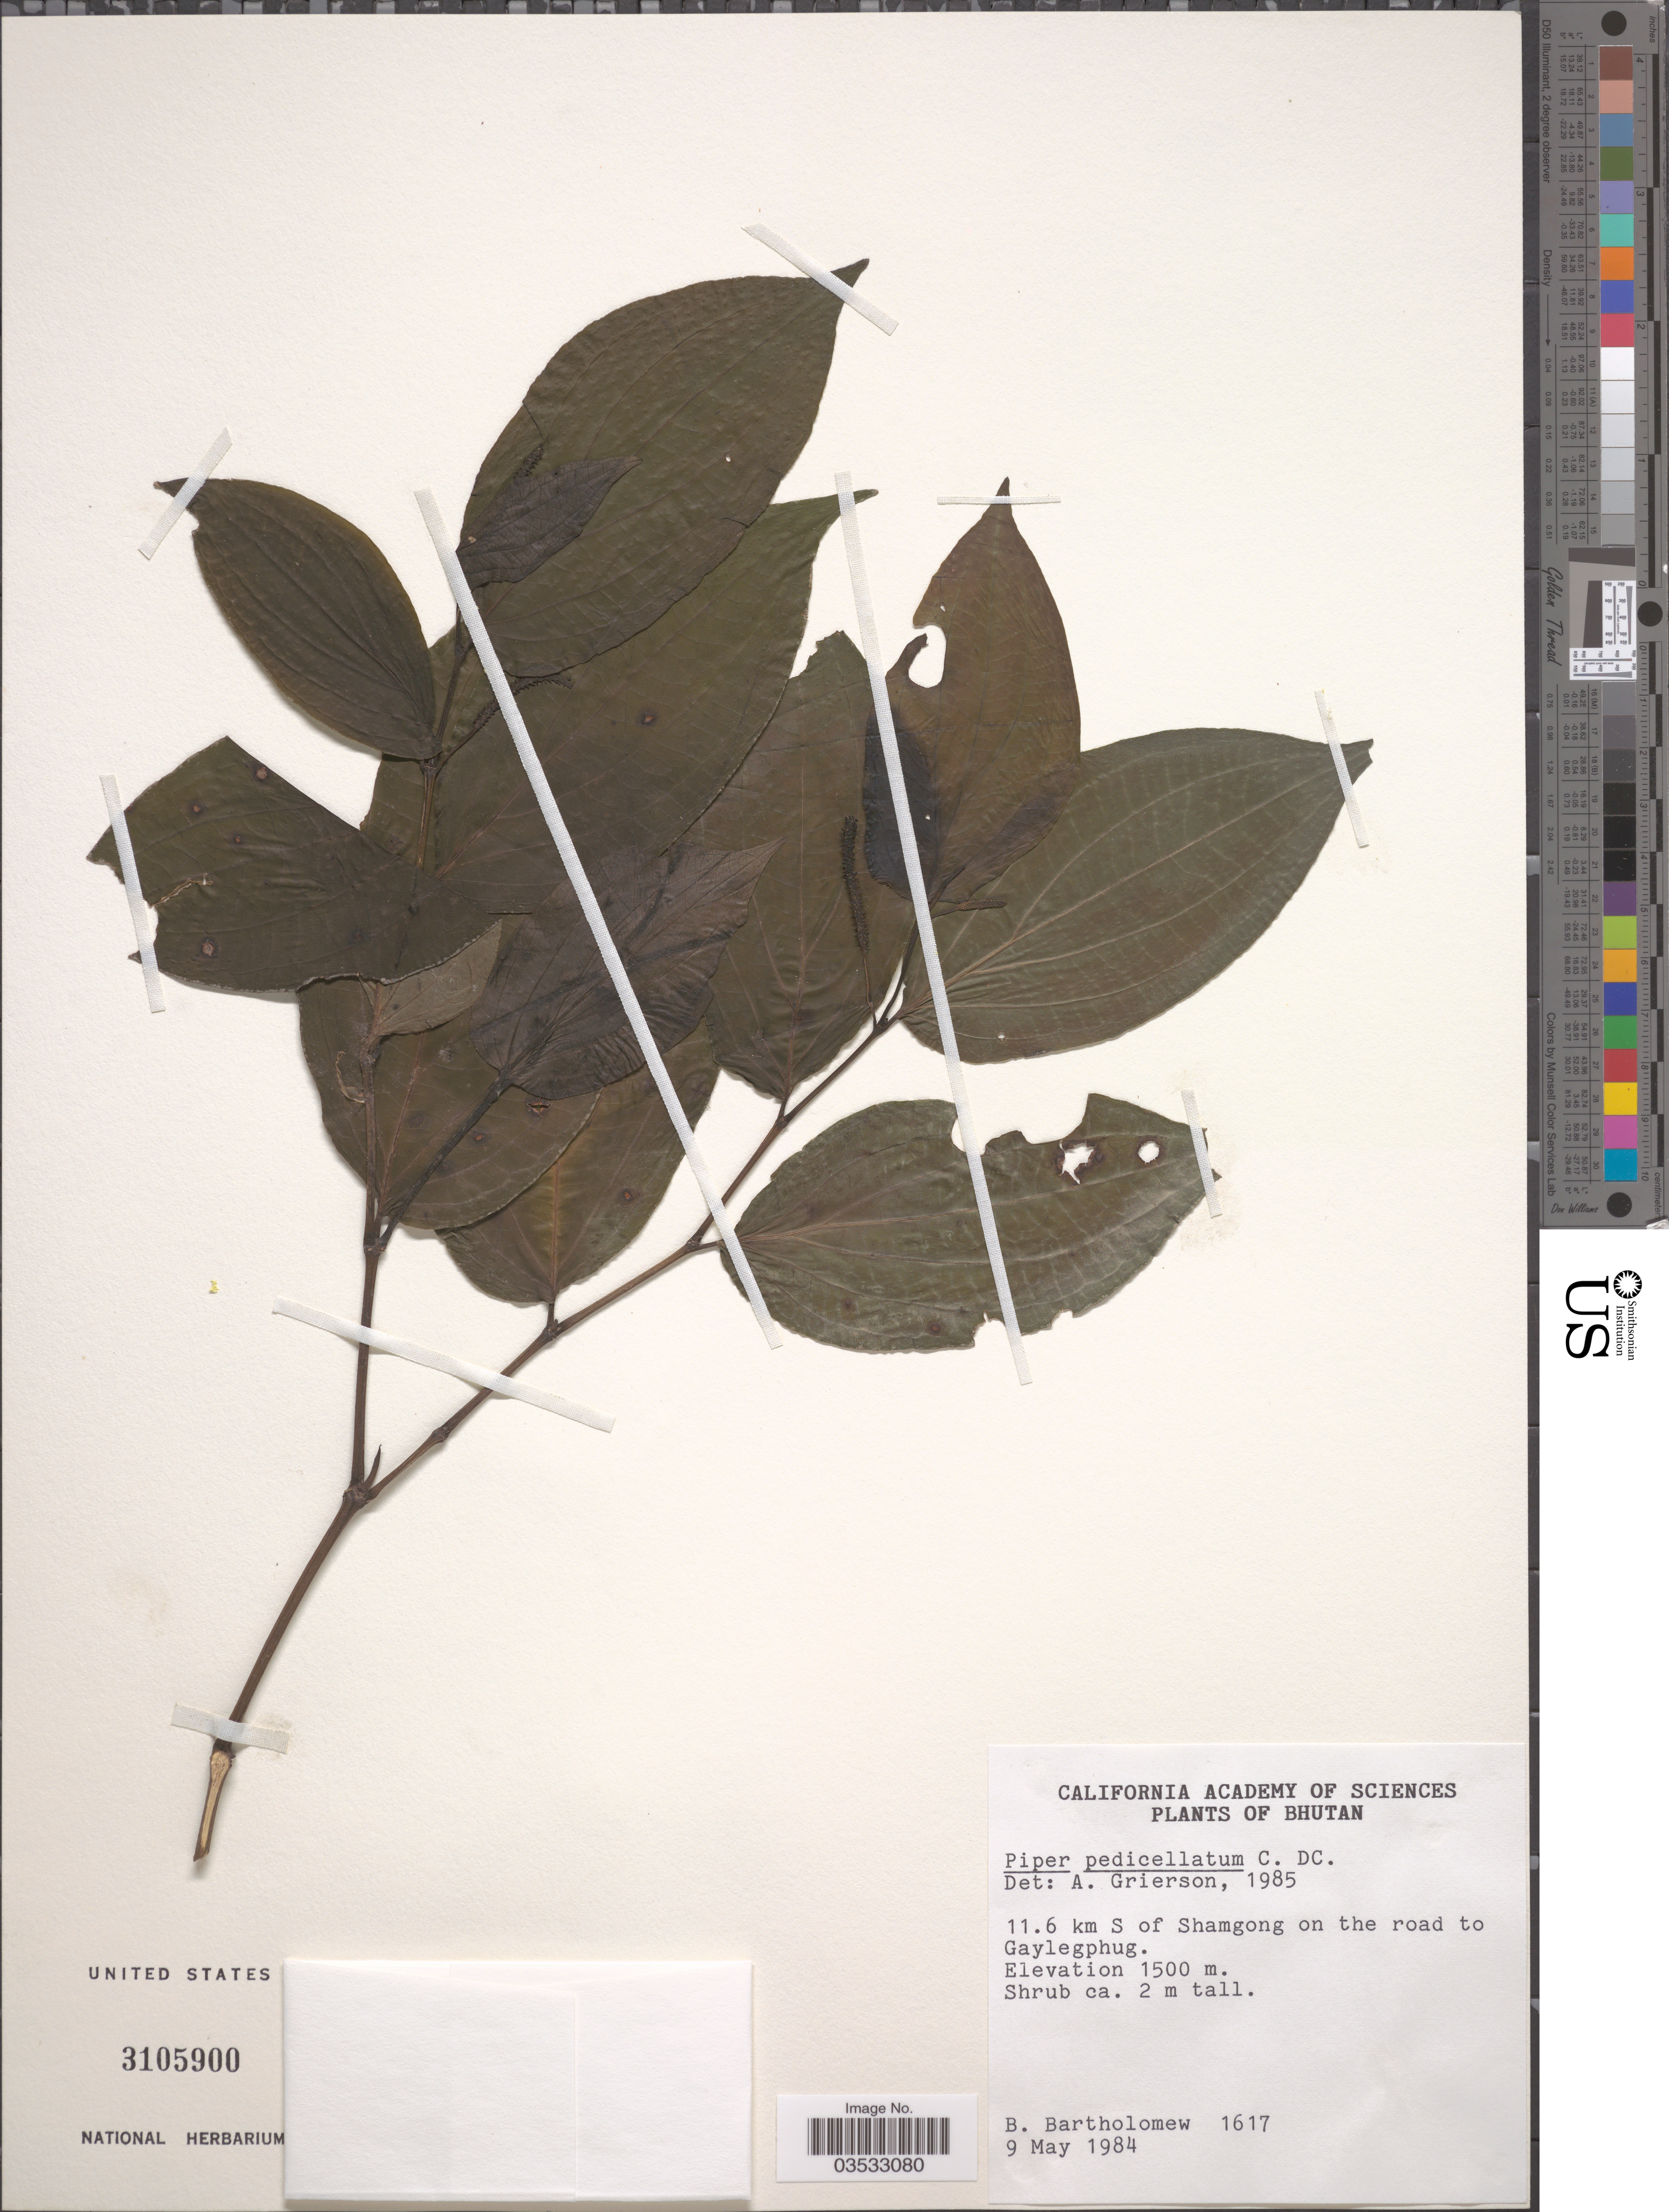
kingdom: Plantae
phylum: Tracheophyta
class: Magnoliopsida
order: Piperales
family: Piperaceae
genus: Piper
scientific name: Piper pedicellatum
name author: C. DC.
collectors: B. Bartholomew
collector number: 1617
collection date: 1984-05-09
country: Bhutan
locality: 11.6 km S of Shamgong on the road to Gaylegphug.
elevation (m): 1500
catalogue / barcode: US 3105900